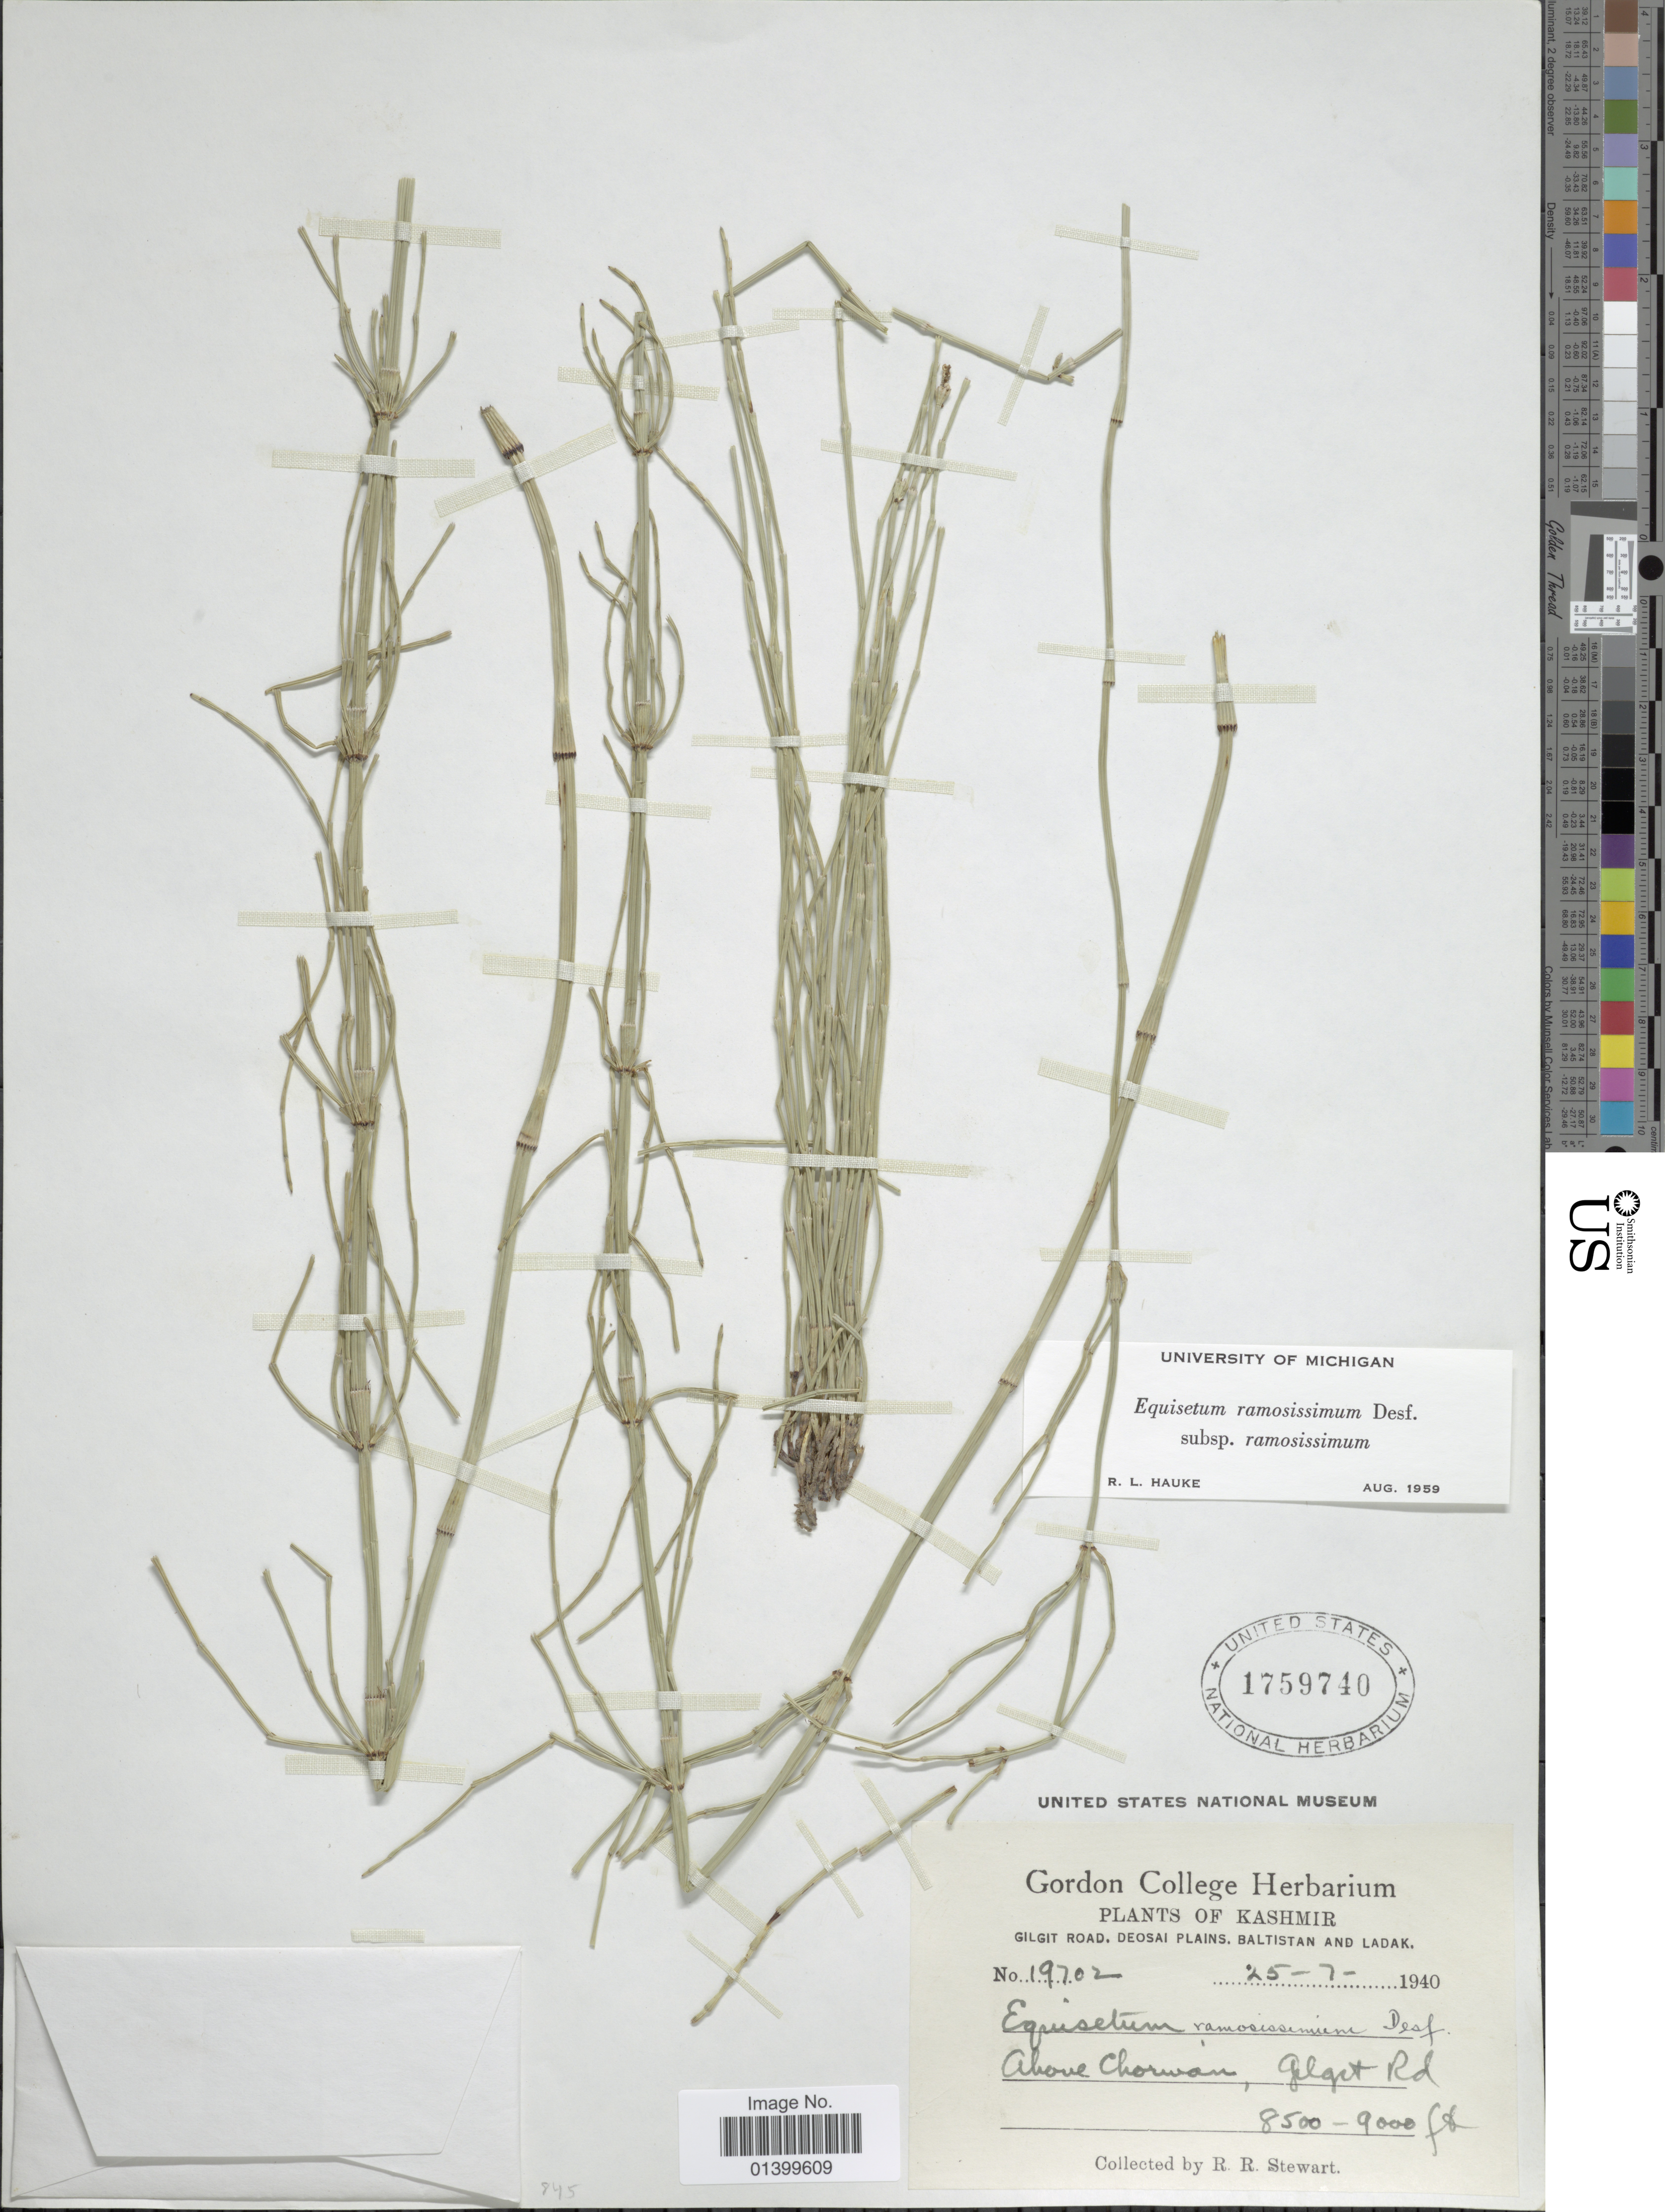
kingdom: Plantae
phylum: Tracheophyta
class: Polypodiopsida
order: Equisetales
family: Equisetaceae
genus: Equisetum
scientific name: Equisetum ramosissimum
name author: Desf.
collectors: R. R. Stewart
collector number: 19702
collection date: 1940-07-25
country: Pakistan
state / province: Gilgit-Baltistan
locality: Plants of Kashmir. Gilgit Road, Deosai Plains, Baltistan and Ladak. Above Chorwan, Gilgit Rd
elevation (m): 2591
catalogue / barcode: US 1759740